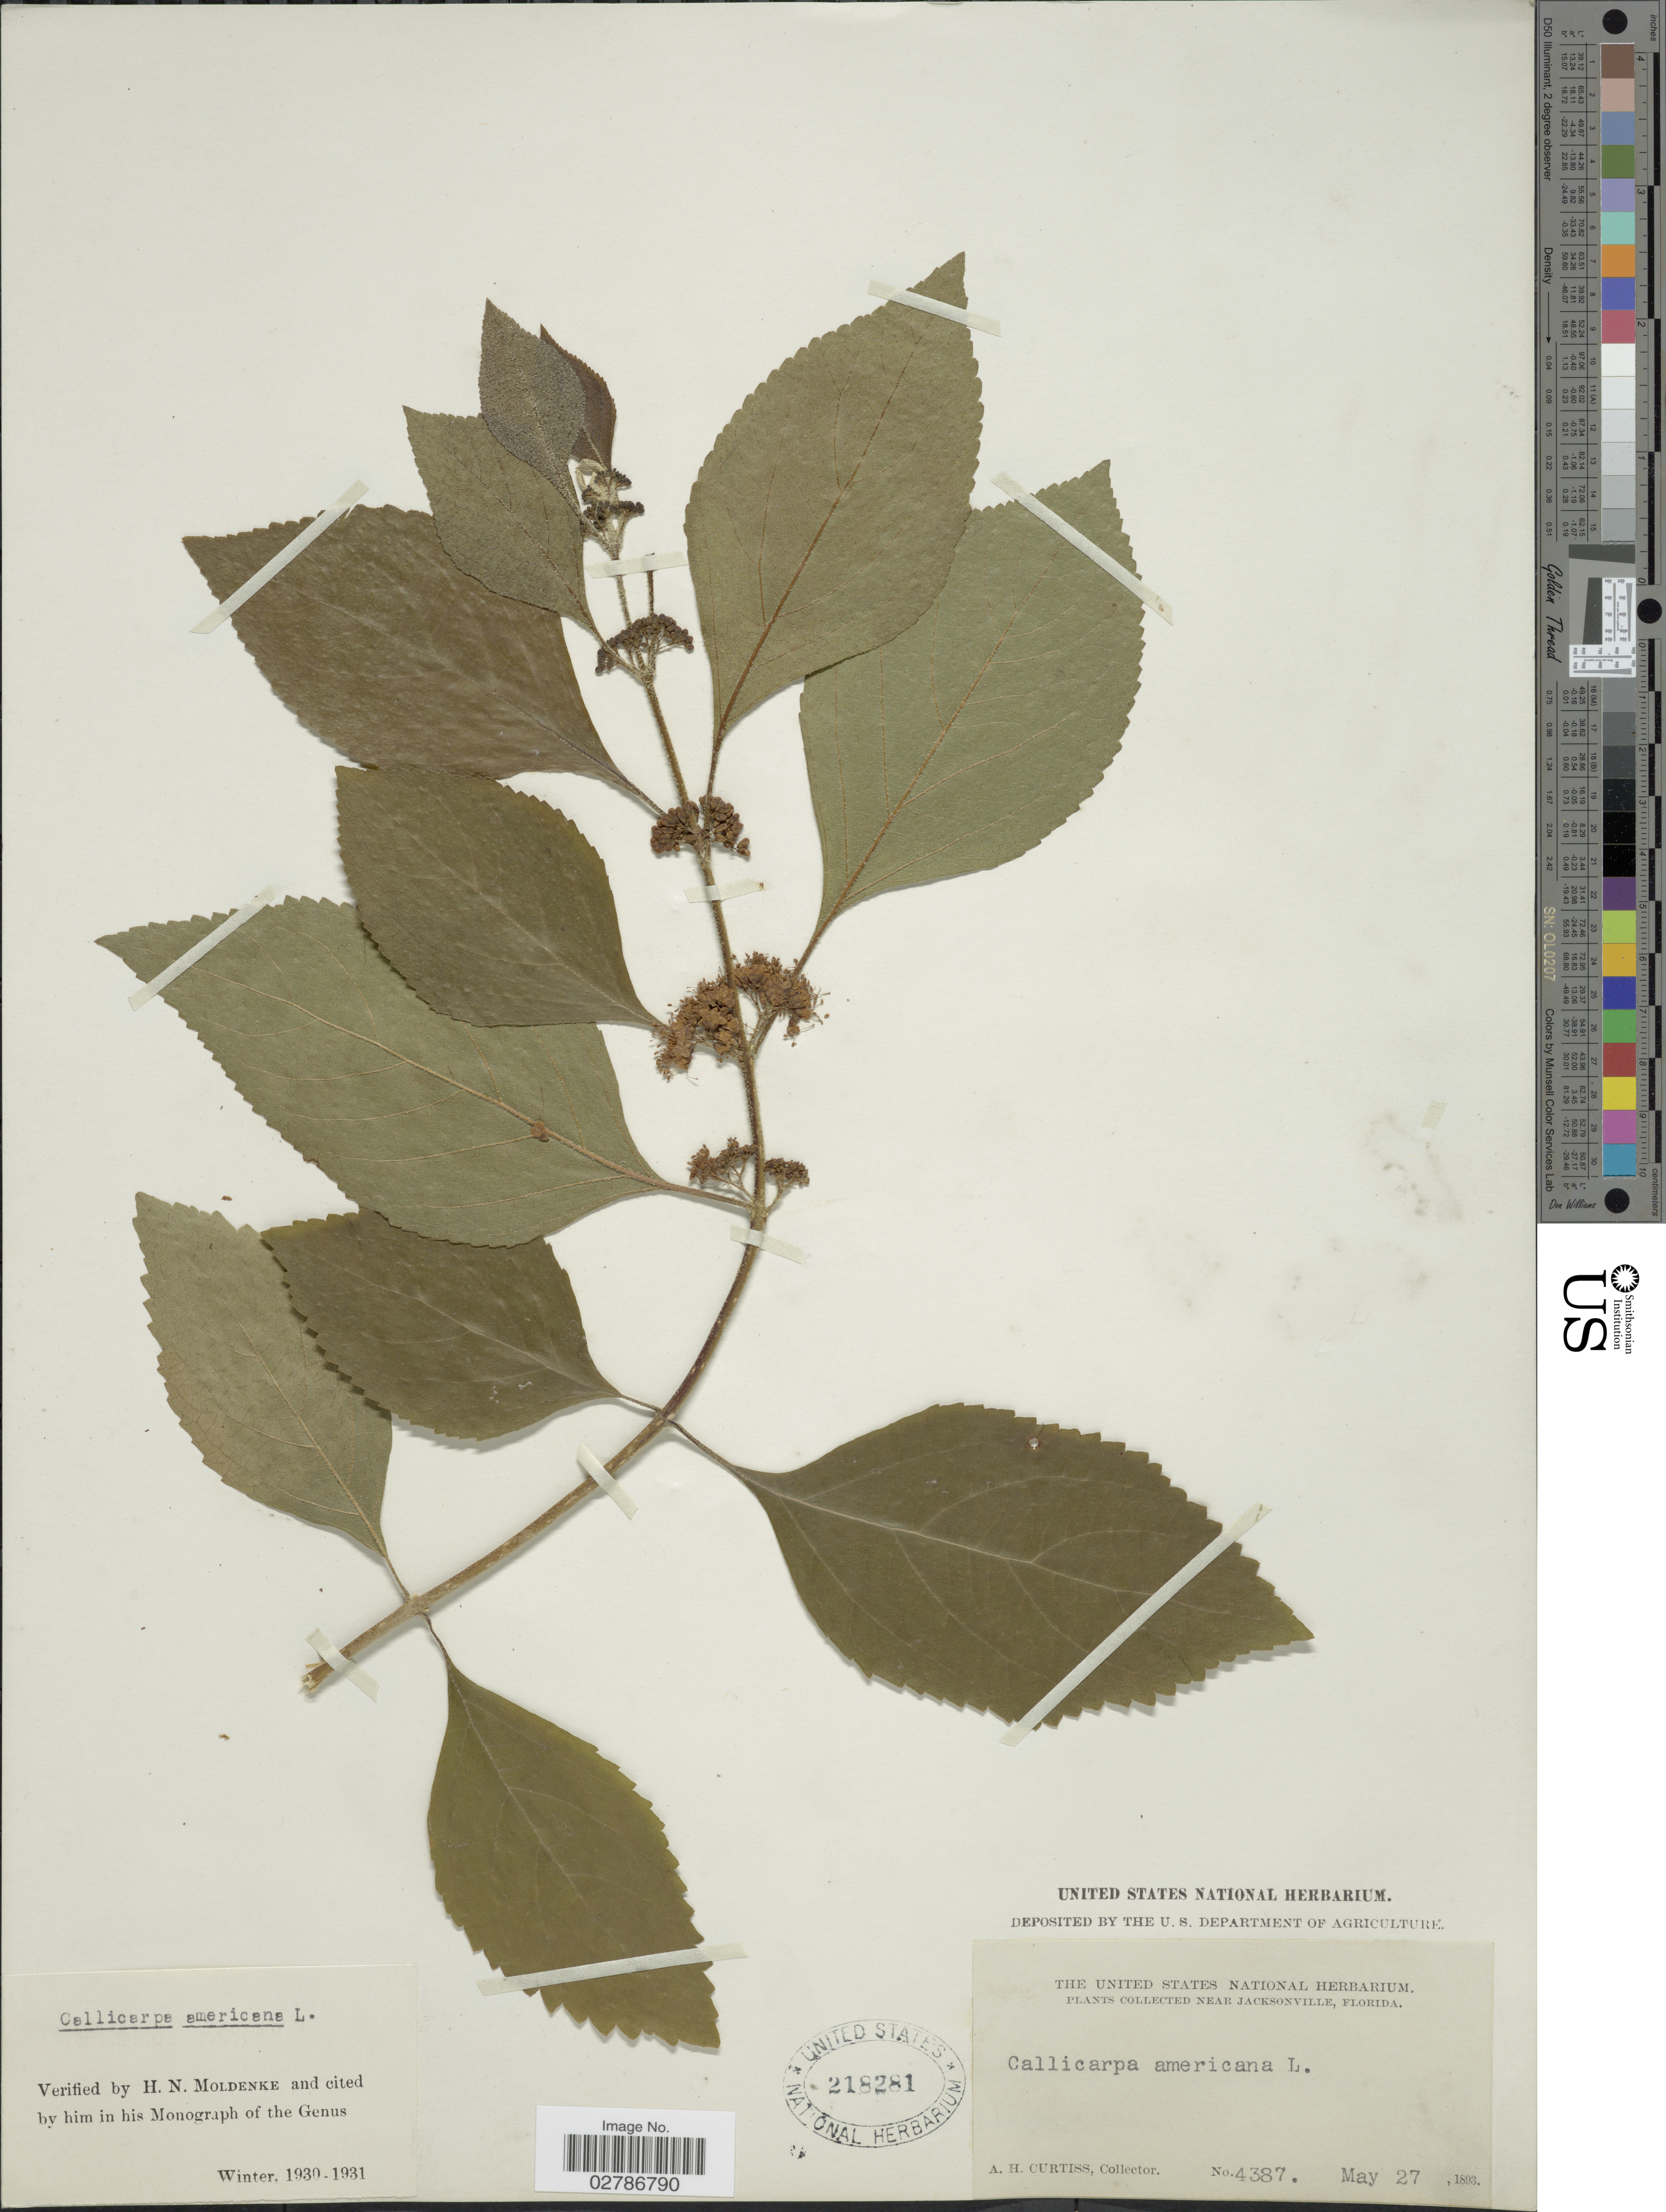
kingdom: Plantae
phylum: Tracheophyta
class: Magnoliopsida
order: Lamiales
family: Lamiaceae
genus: Callicarpa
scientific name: Callicarpa americana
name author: L.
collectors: A. H. Curtiss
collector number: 4387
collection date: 1893-05-27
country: United States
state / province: Florida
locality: Near Jacksonville.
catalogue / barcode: US 218281